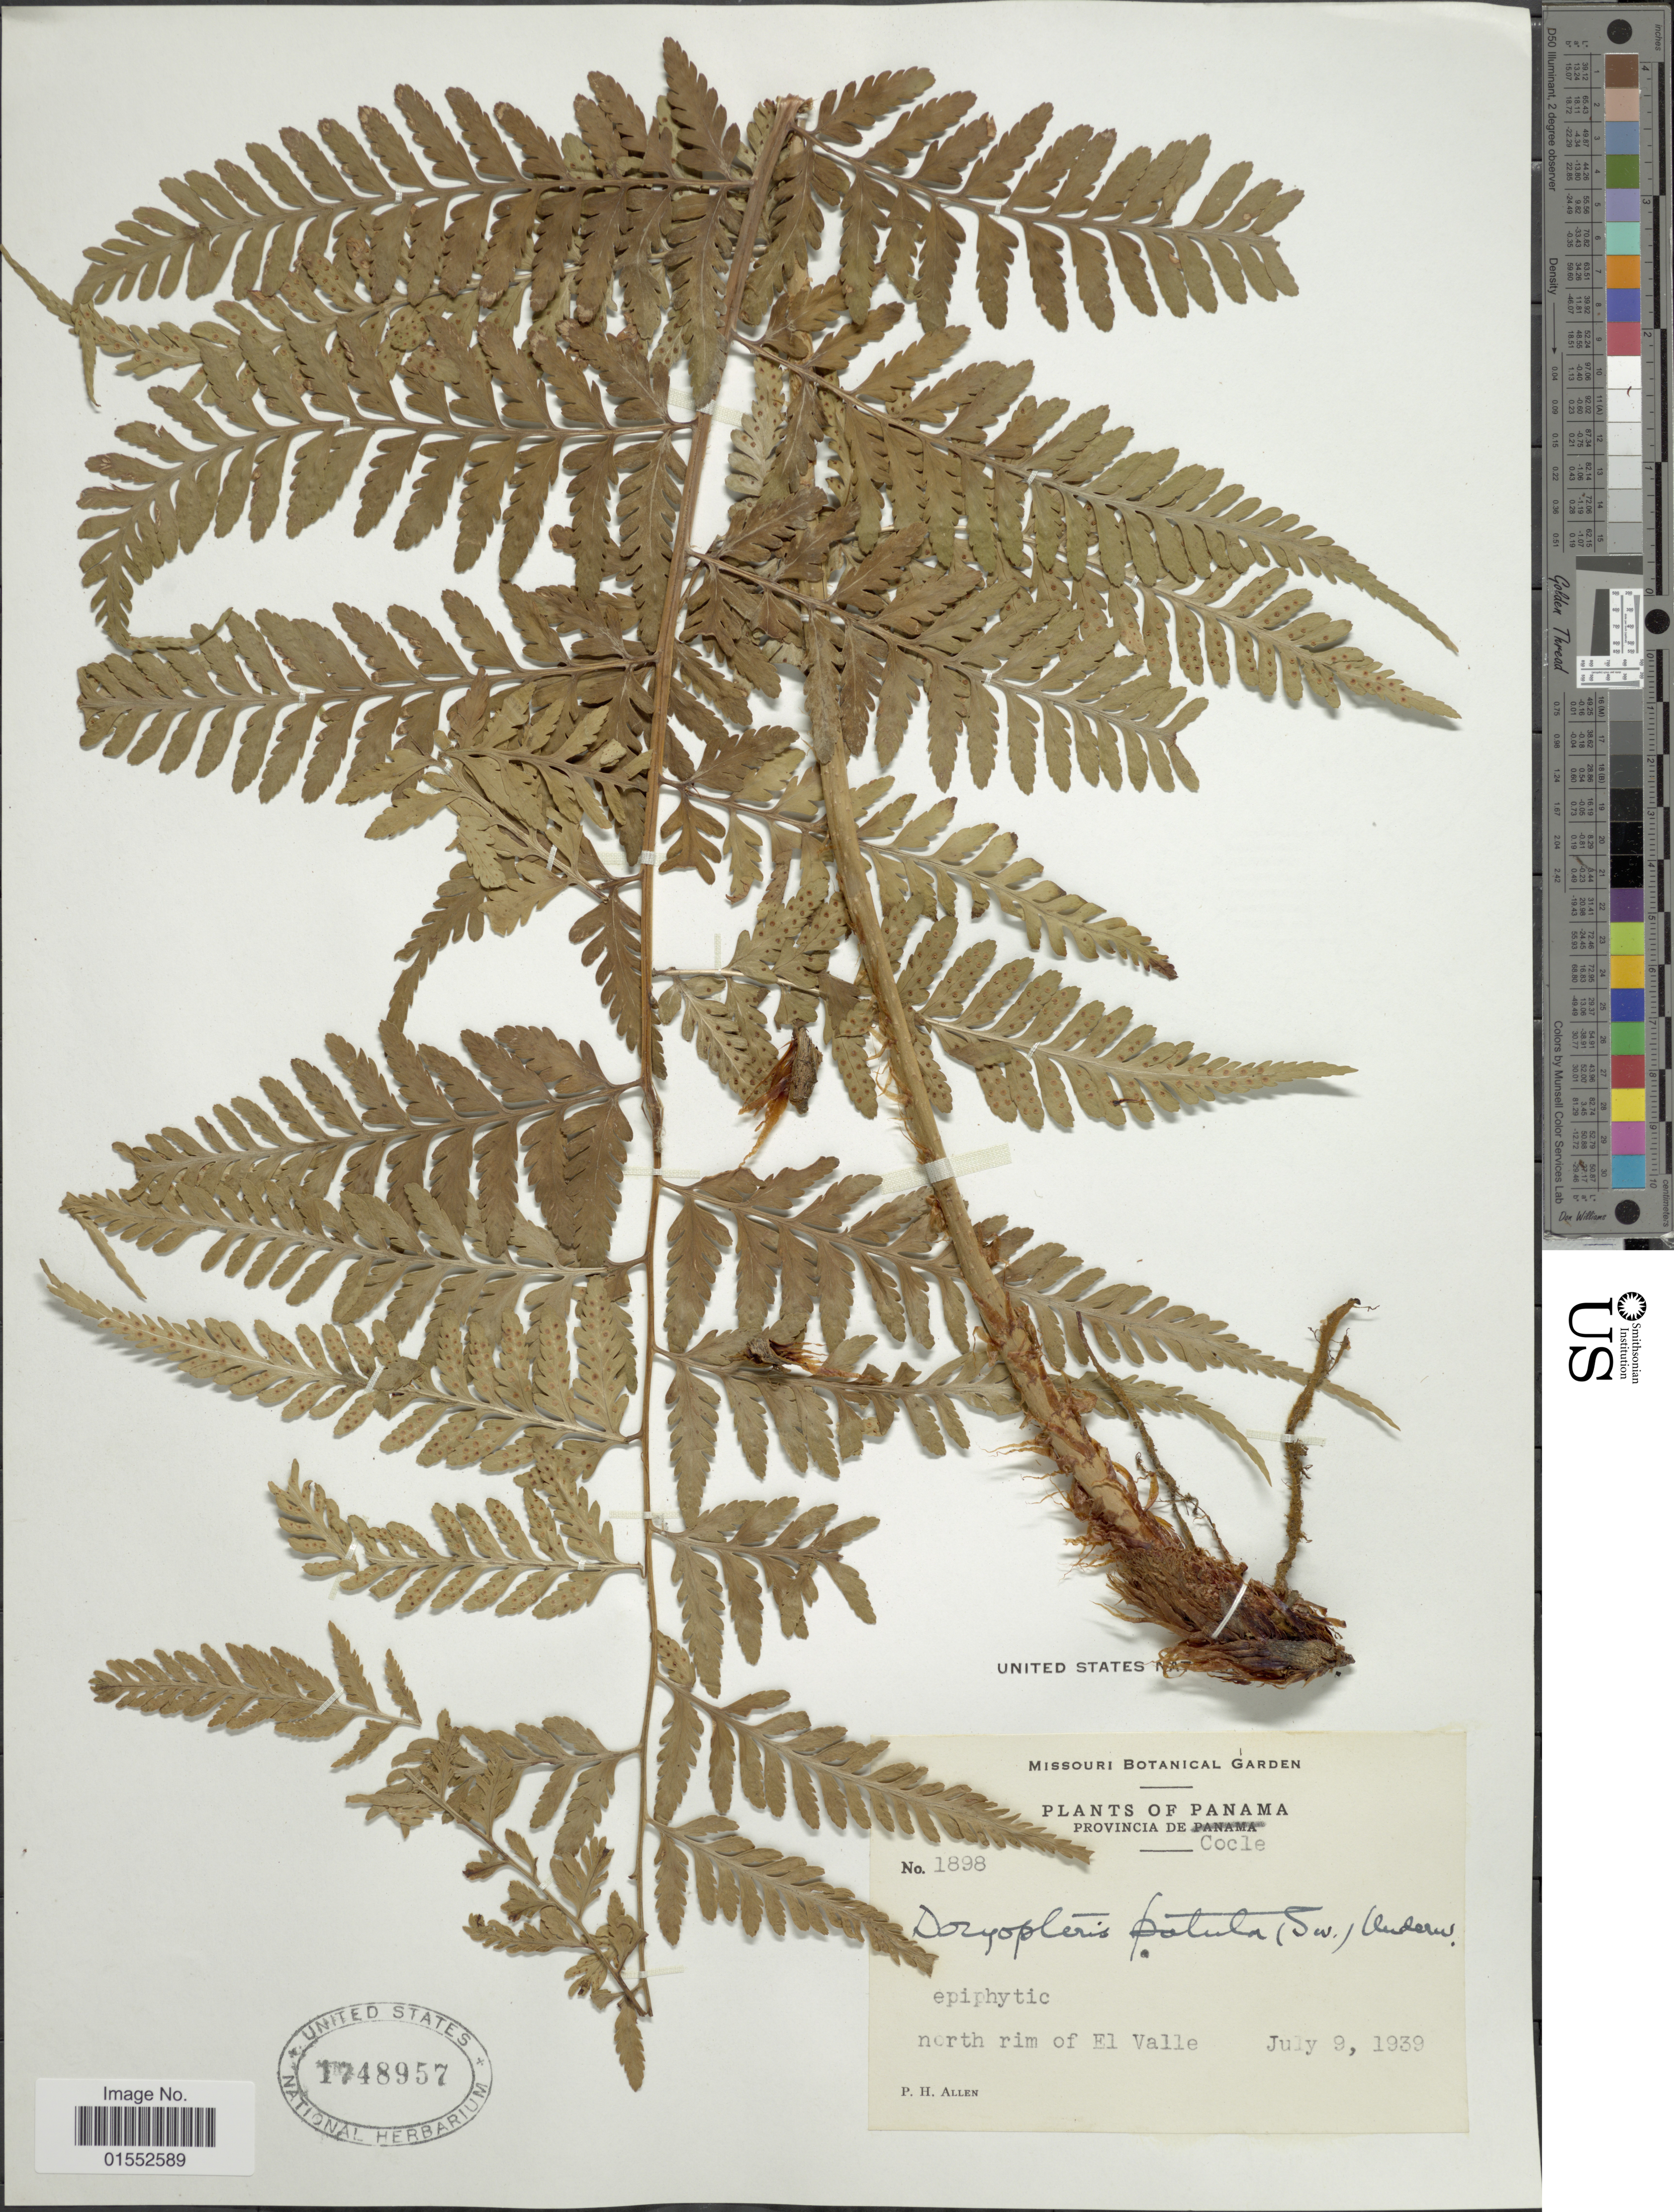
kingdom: Plantae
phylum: Tracheophyta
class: Polypodiopsida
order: Polypodiales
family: Dryopteridaceae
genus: Dryopteris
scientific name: Dryopteris patula var. serrata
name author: (Mett.) C.V. Morton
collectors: P. H. Allen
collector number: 1898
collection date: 1939-07-09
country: Panama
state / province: Coclé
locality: North rim of El Valle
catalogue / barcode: US 1748957